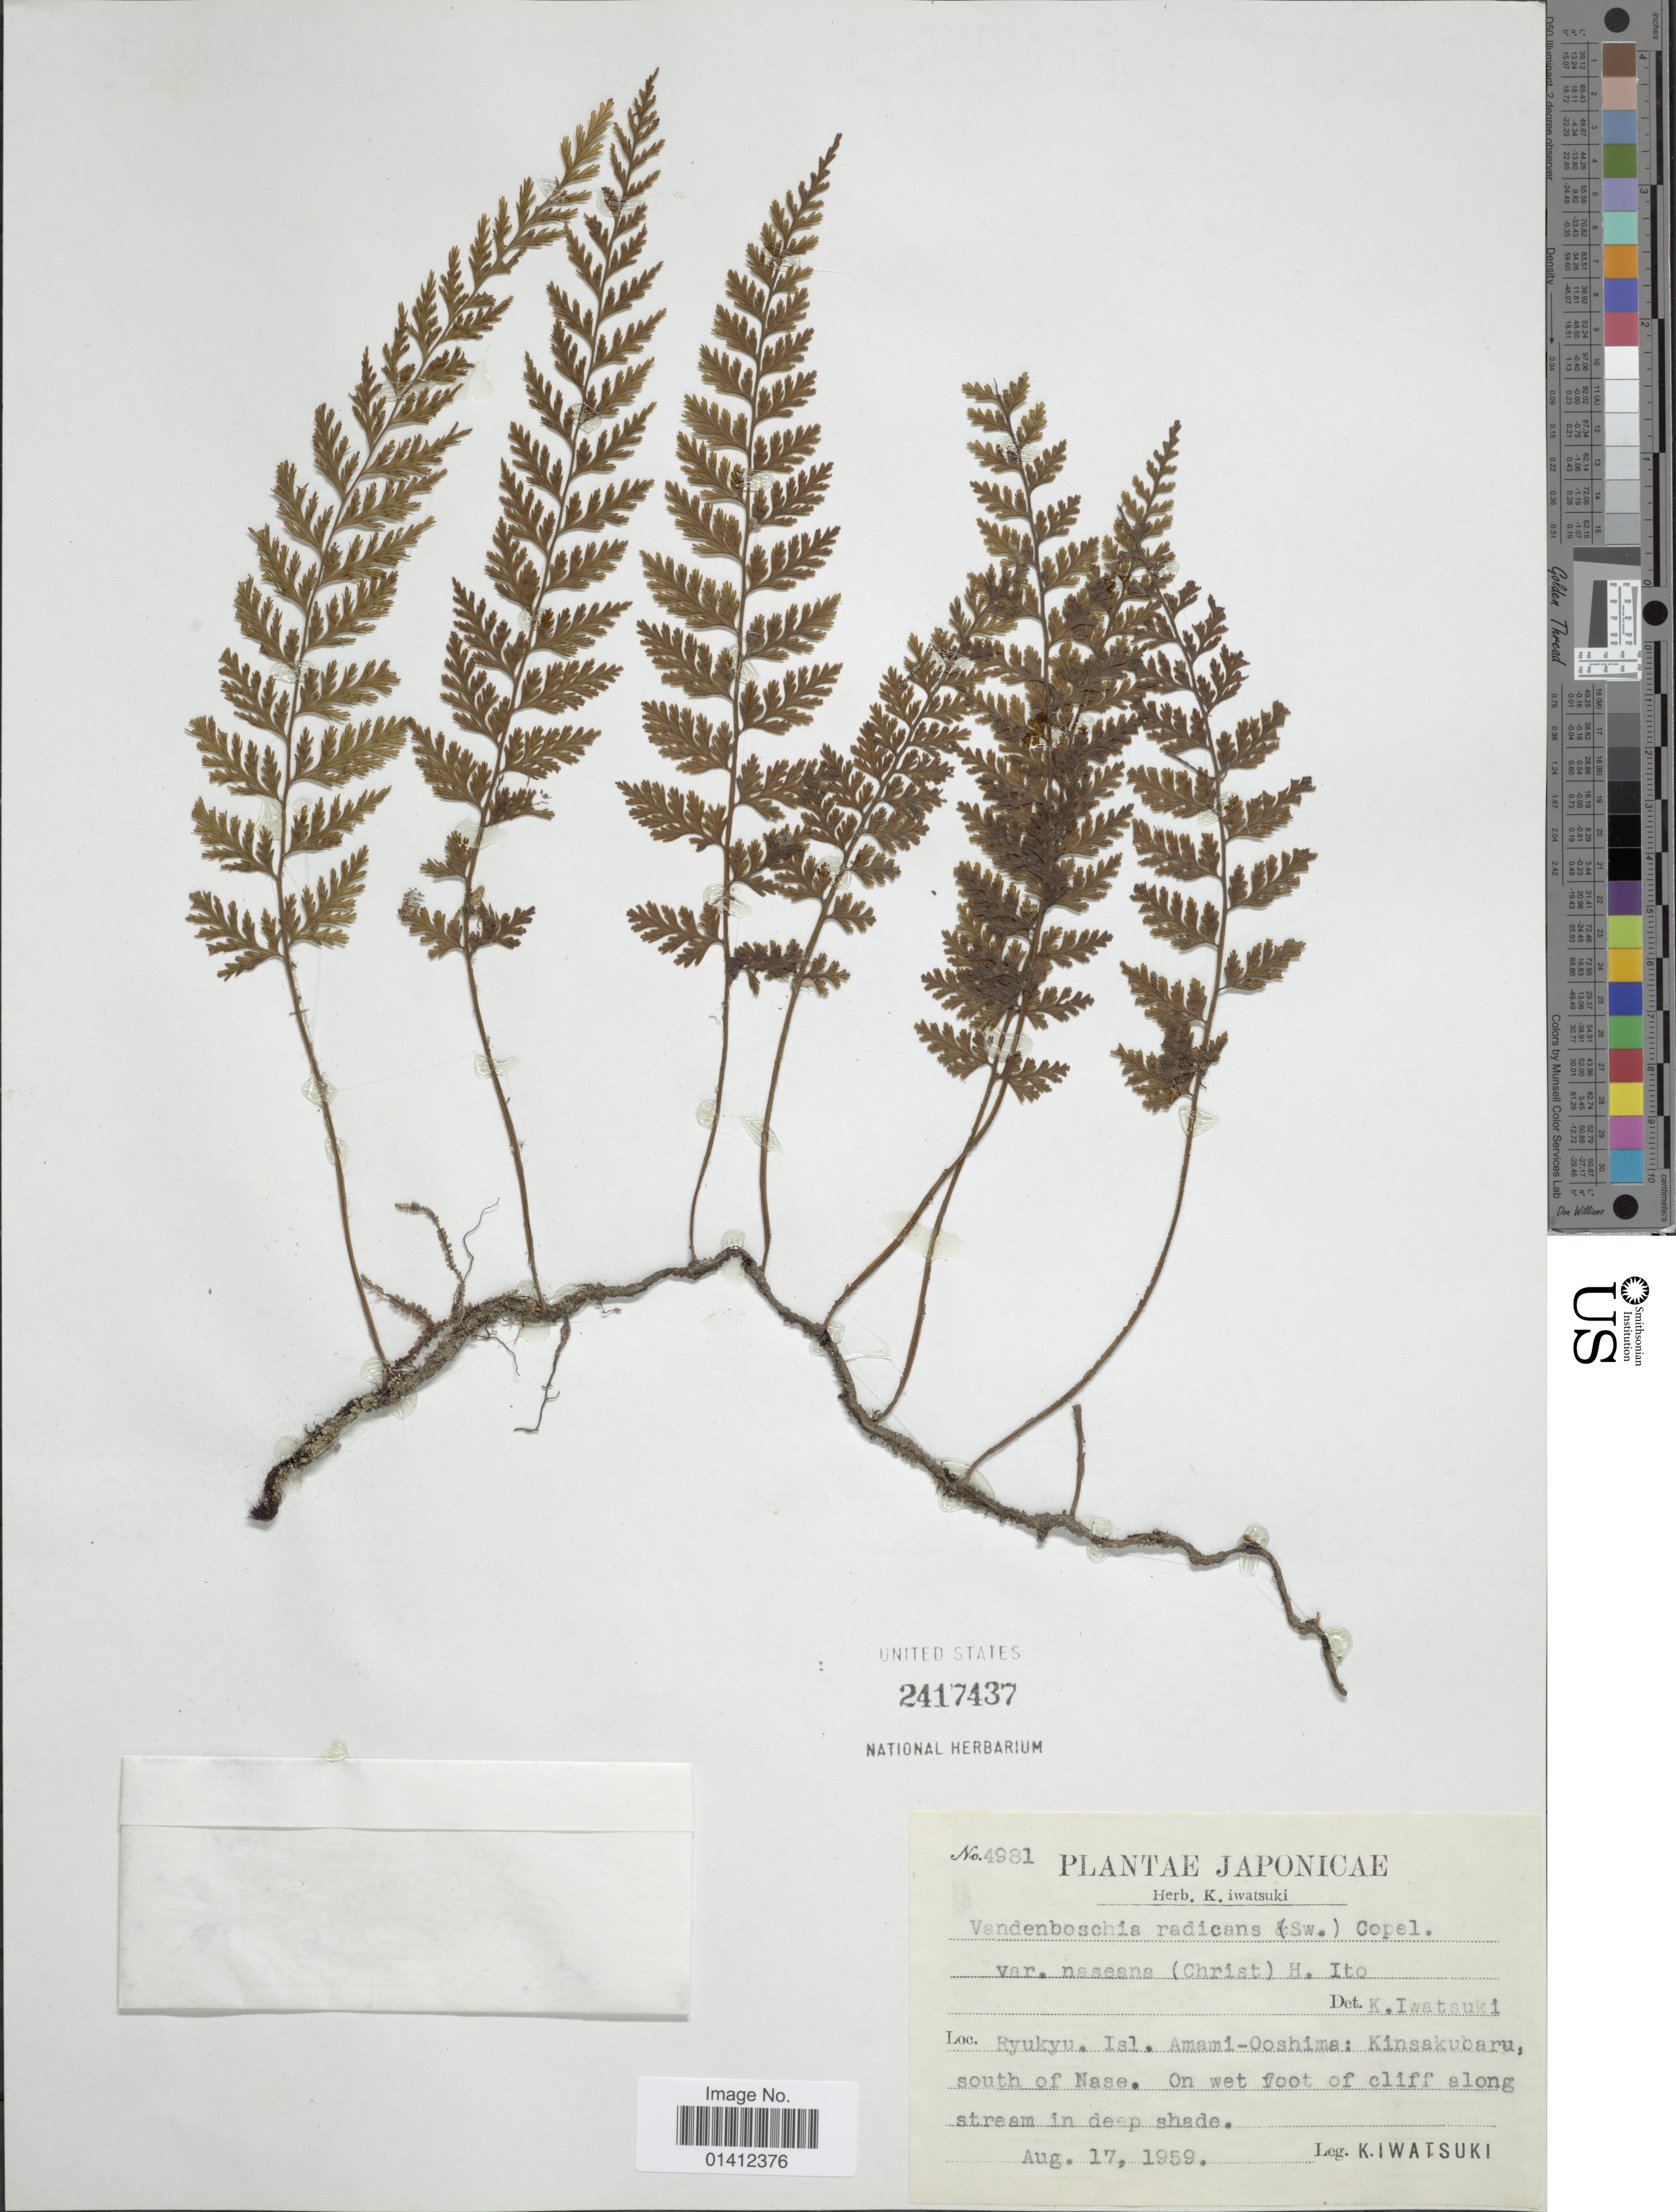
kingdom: Plantae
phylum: Tracheophyta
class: Polypodiopsida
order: Hymenophyllales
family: Hymenophyllaceae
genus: Vandenboschia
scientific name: Vandenboschia radicans var. orientalis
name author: (C. Chr.) H. Itô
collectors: K. Iwatsuki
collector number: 4981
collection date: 1959-08-17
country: Japan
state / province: Okinawa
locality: Ryukyu Isl Amami-Ooshima: KInsakubaru, south of Nase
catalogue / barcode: US 2417437